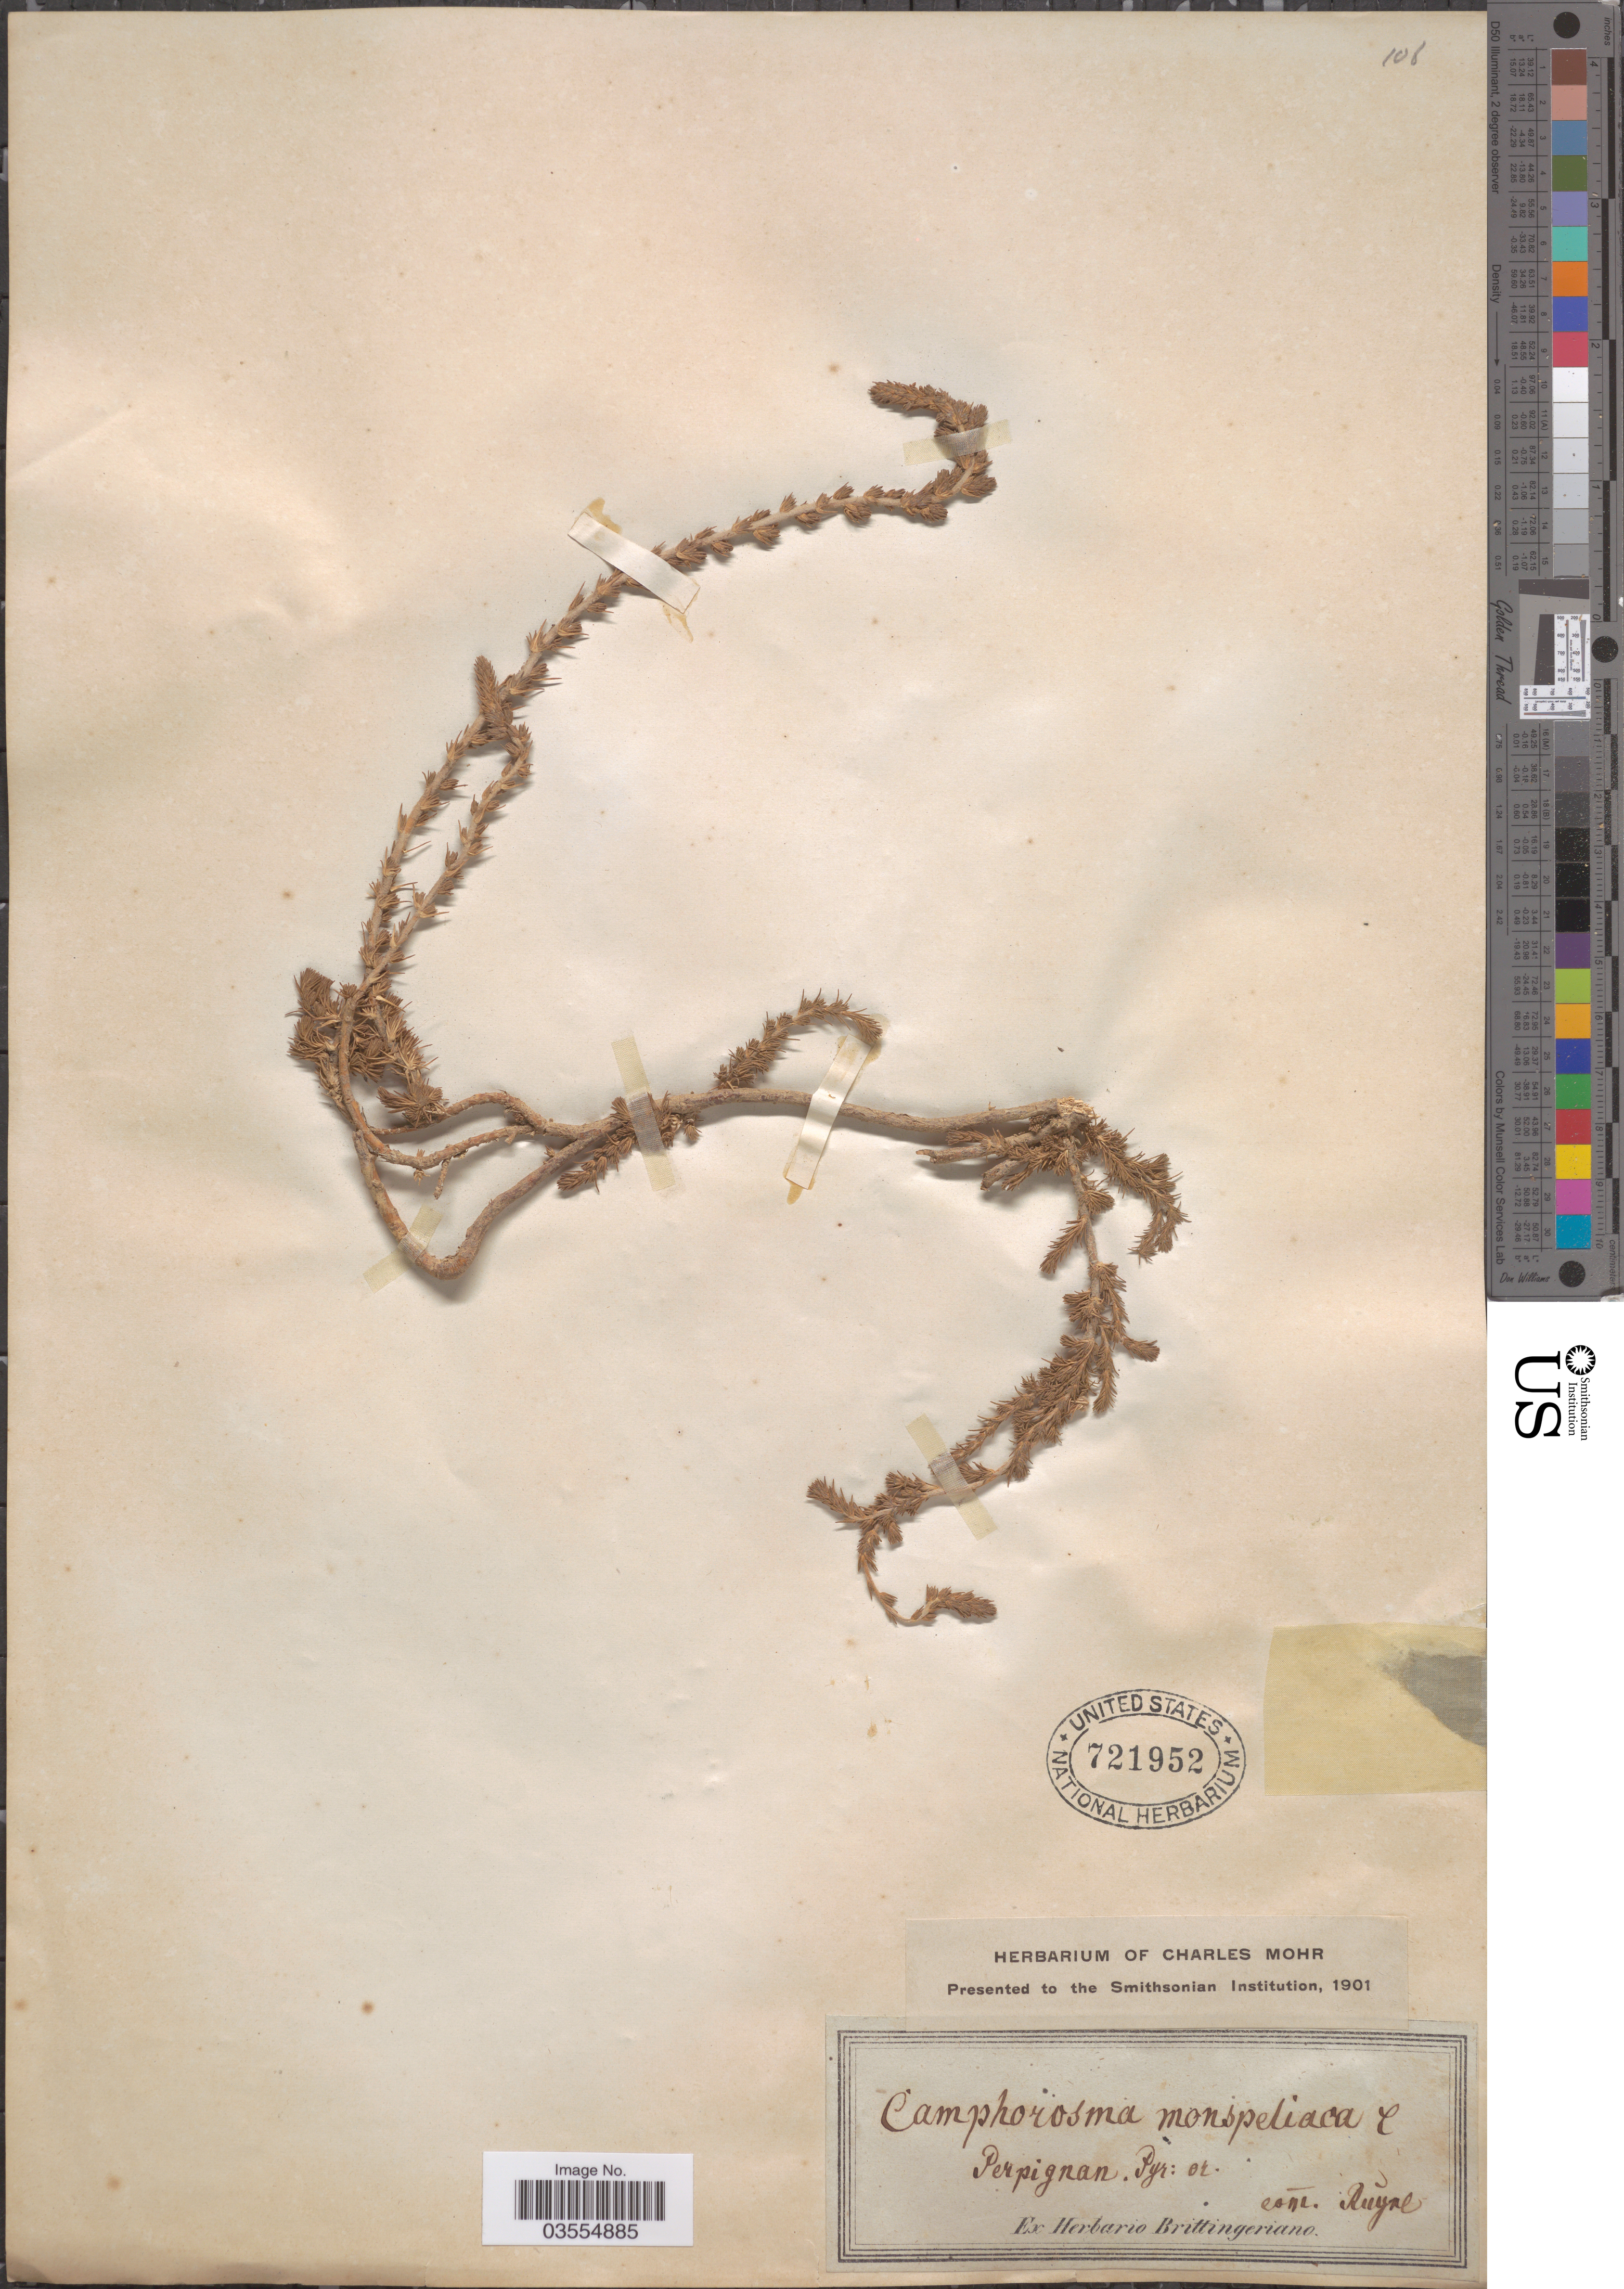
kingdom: Plantae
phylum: Tracheophyta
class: Magnoliopsida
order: Caryophyllales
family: Amaranthaceae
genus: Camphorosma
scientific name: Camphorosma monspeliaca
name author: L.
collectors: Ex herb. Brittingeriano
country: France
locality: Perpignan. Pyr or.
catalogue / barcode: US 721952